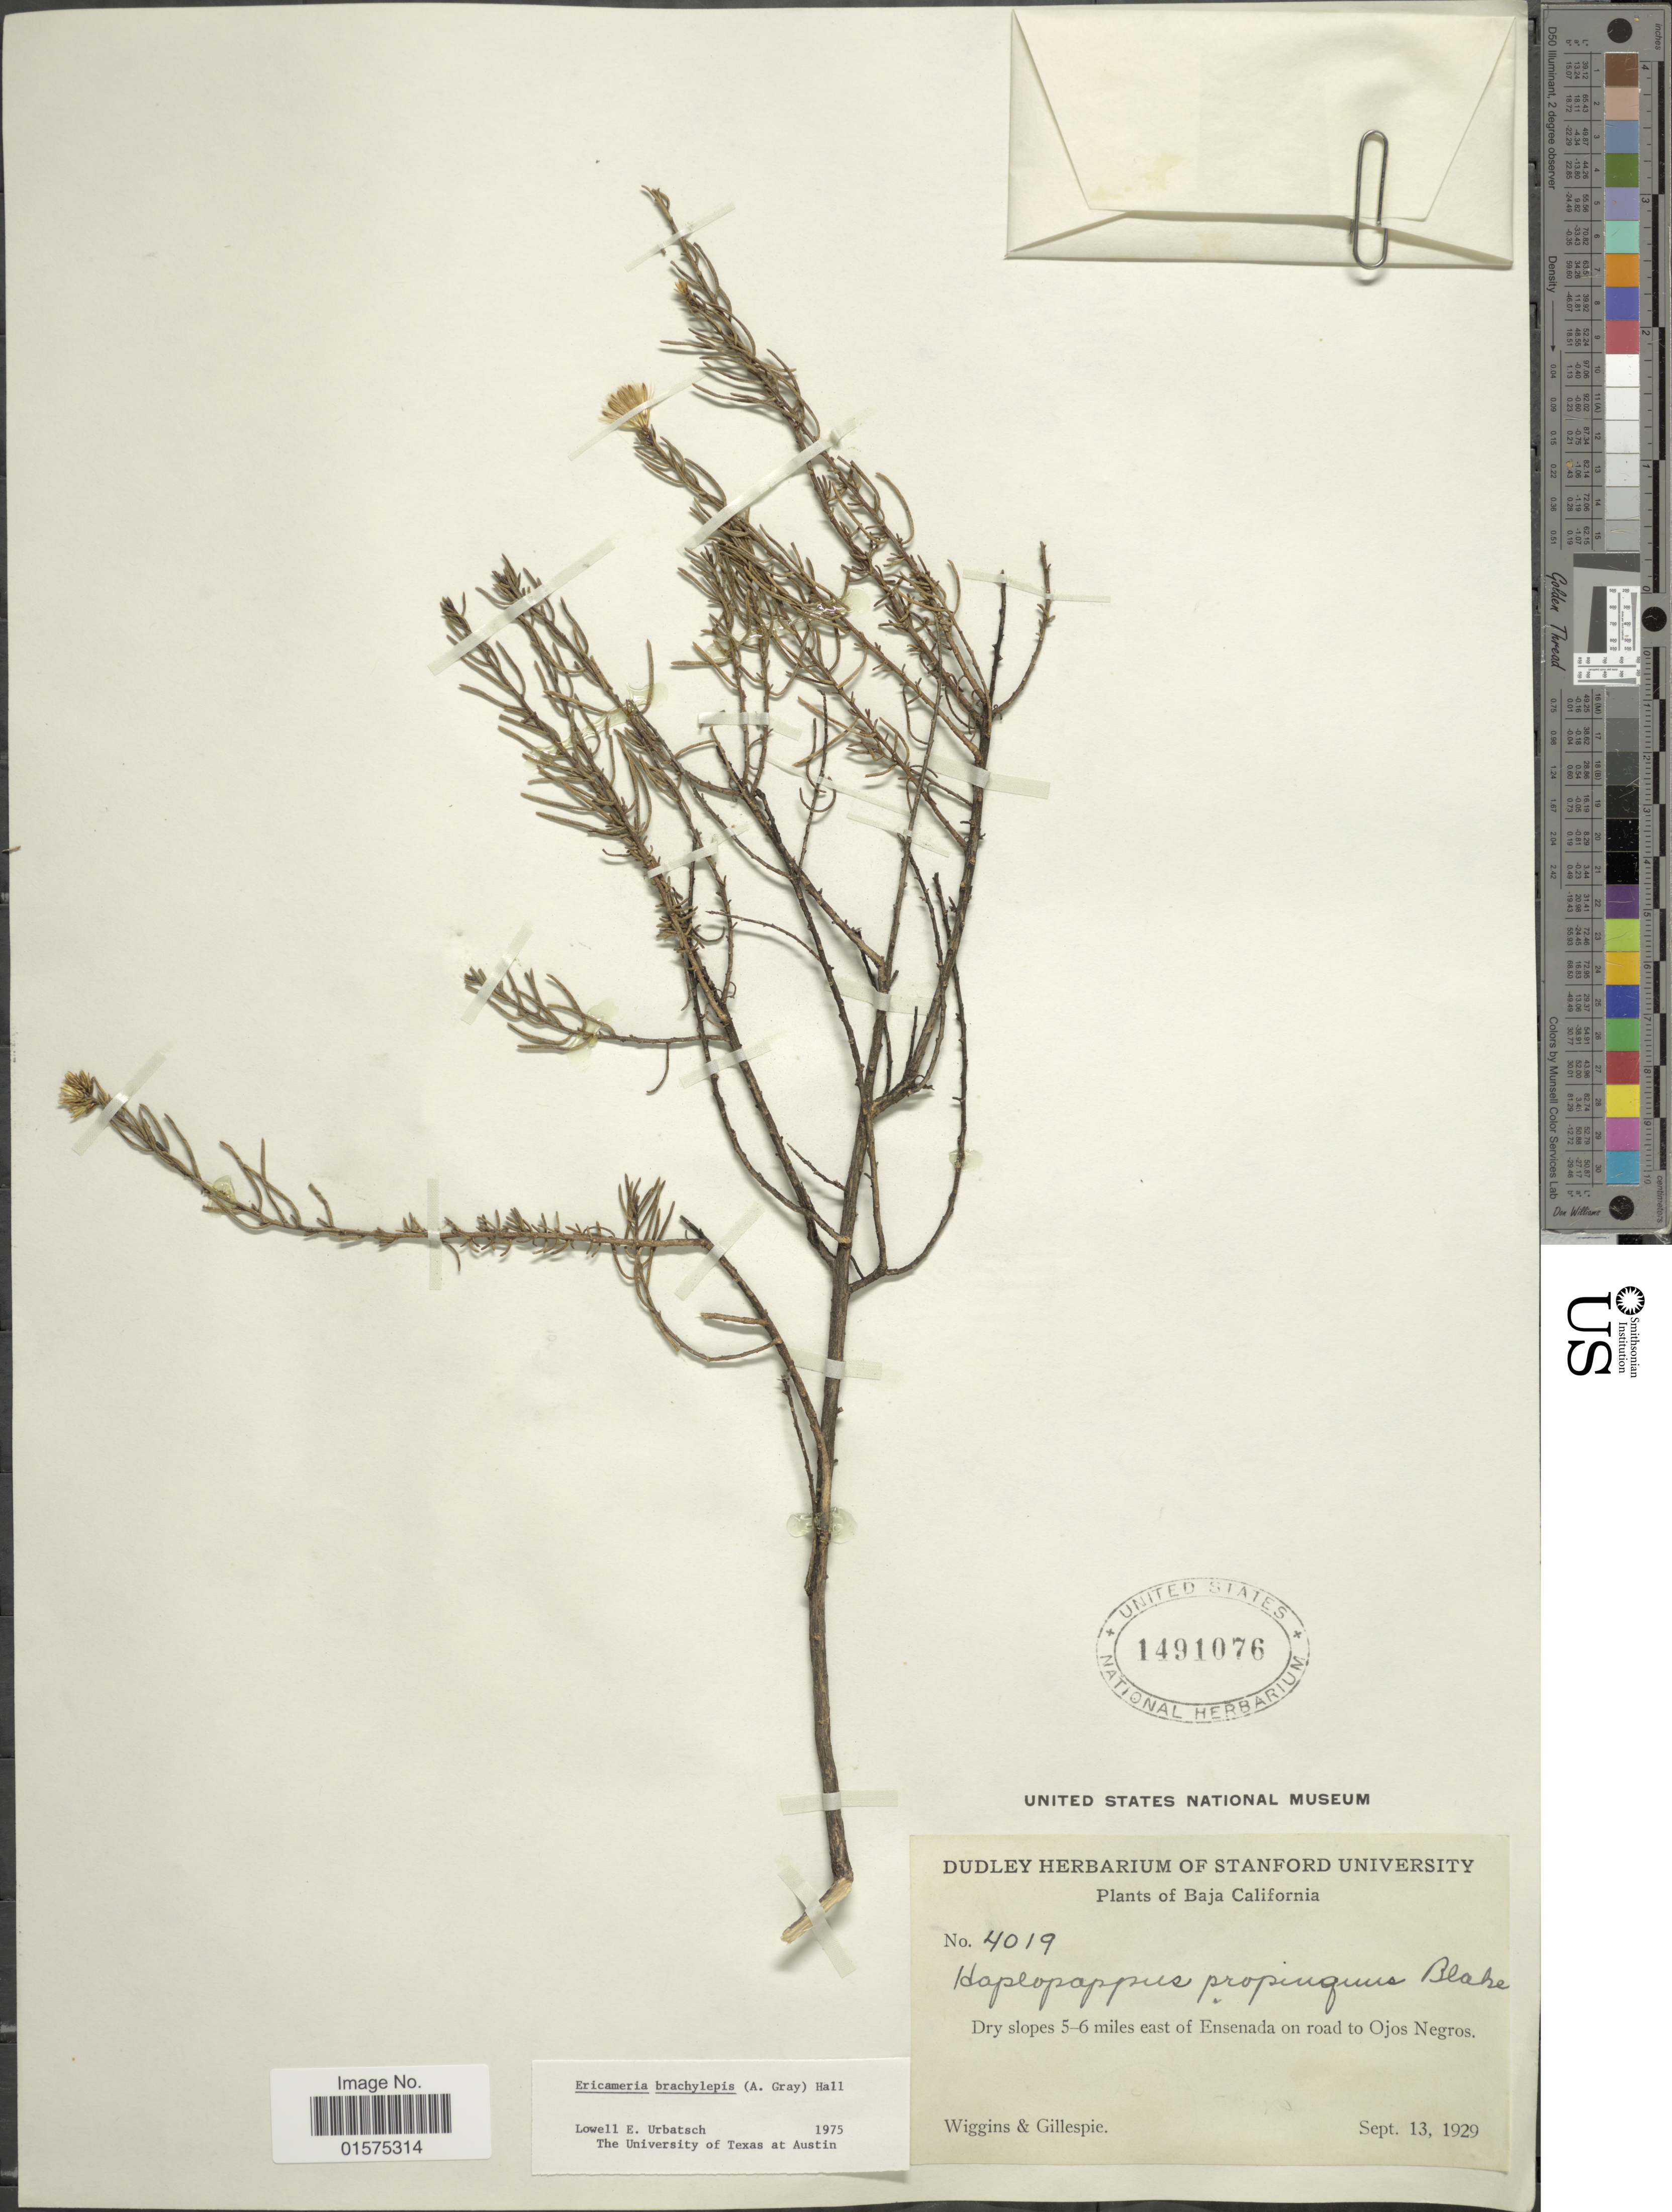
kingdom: Plantae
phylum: Tracheophyta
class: Magnoliopsida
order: Asterales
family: Asteraceae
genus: Ericameria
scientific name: Ericameria brachylepis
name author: (A. Gray) H.M. Hall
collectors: -- Wiggins & -- Gillespie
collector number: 4019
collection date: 1929-09-13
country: Mexico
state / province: Baja California Norte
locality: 5-6 miles east of Ensenada on road to Ojos Negros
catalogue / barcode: US 1491076